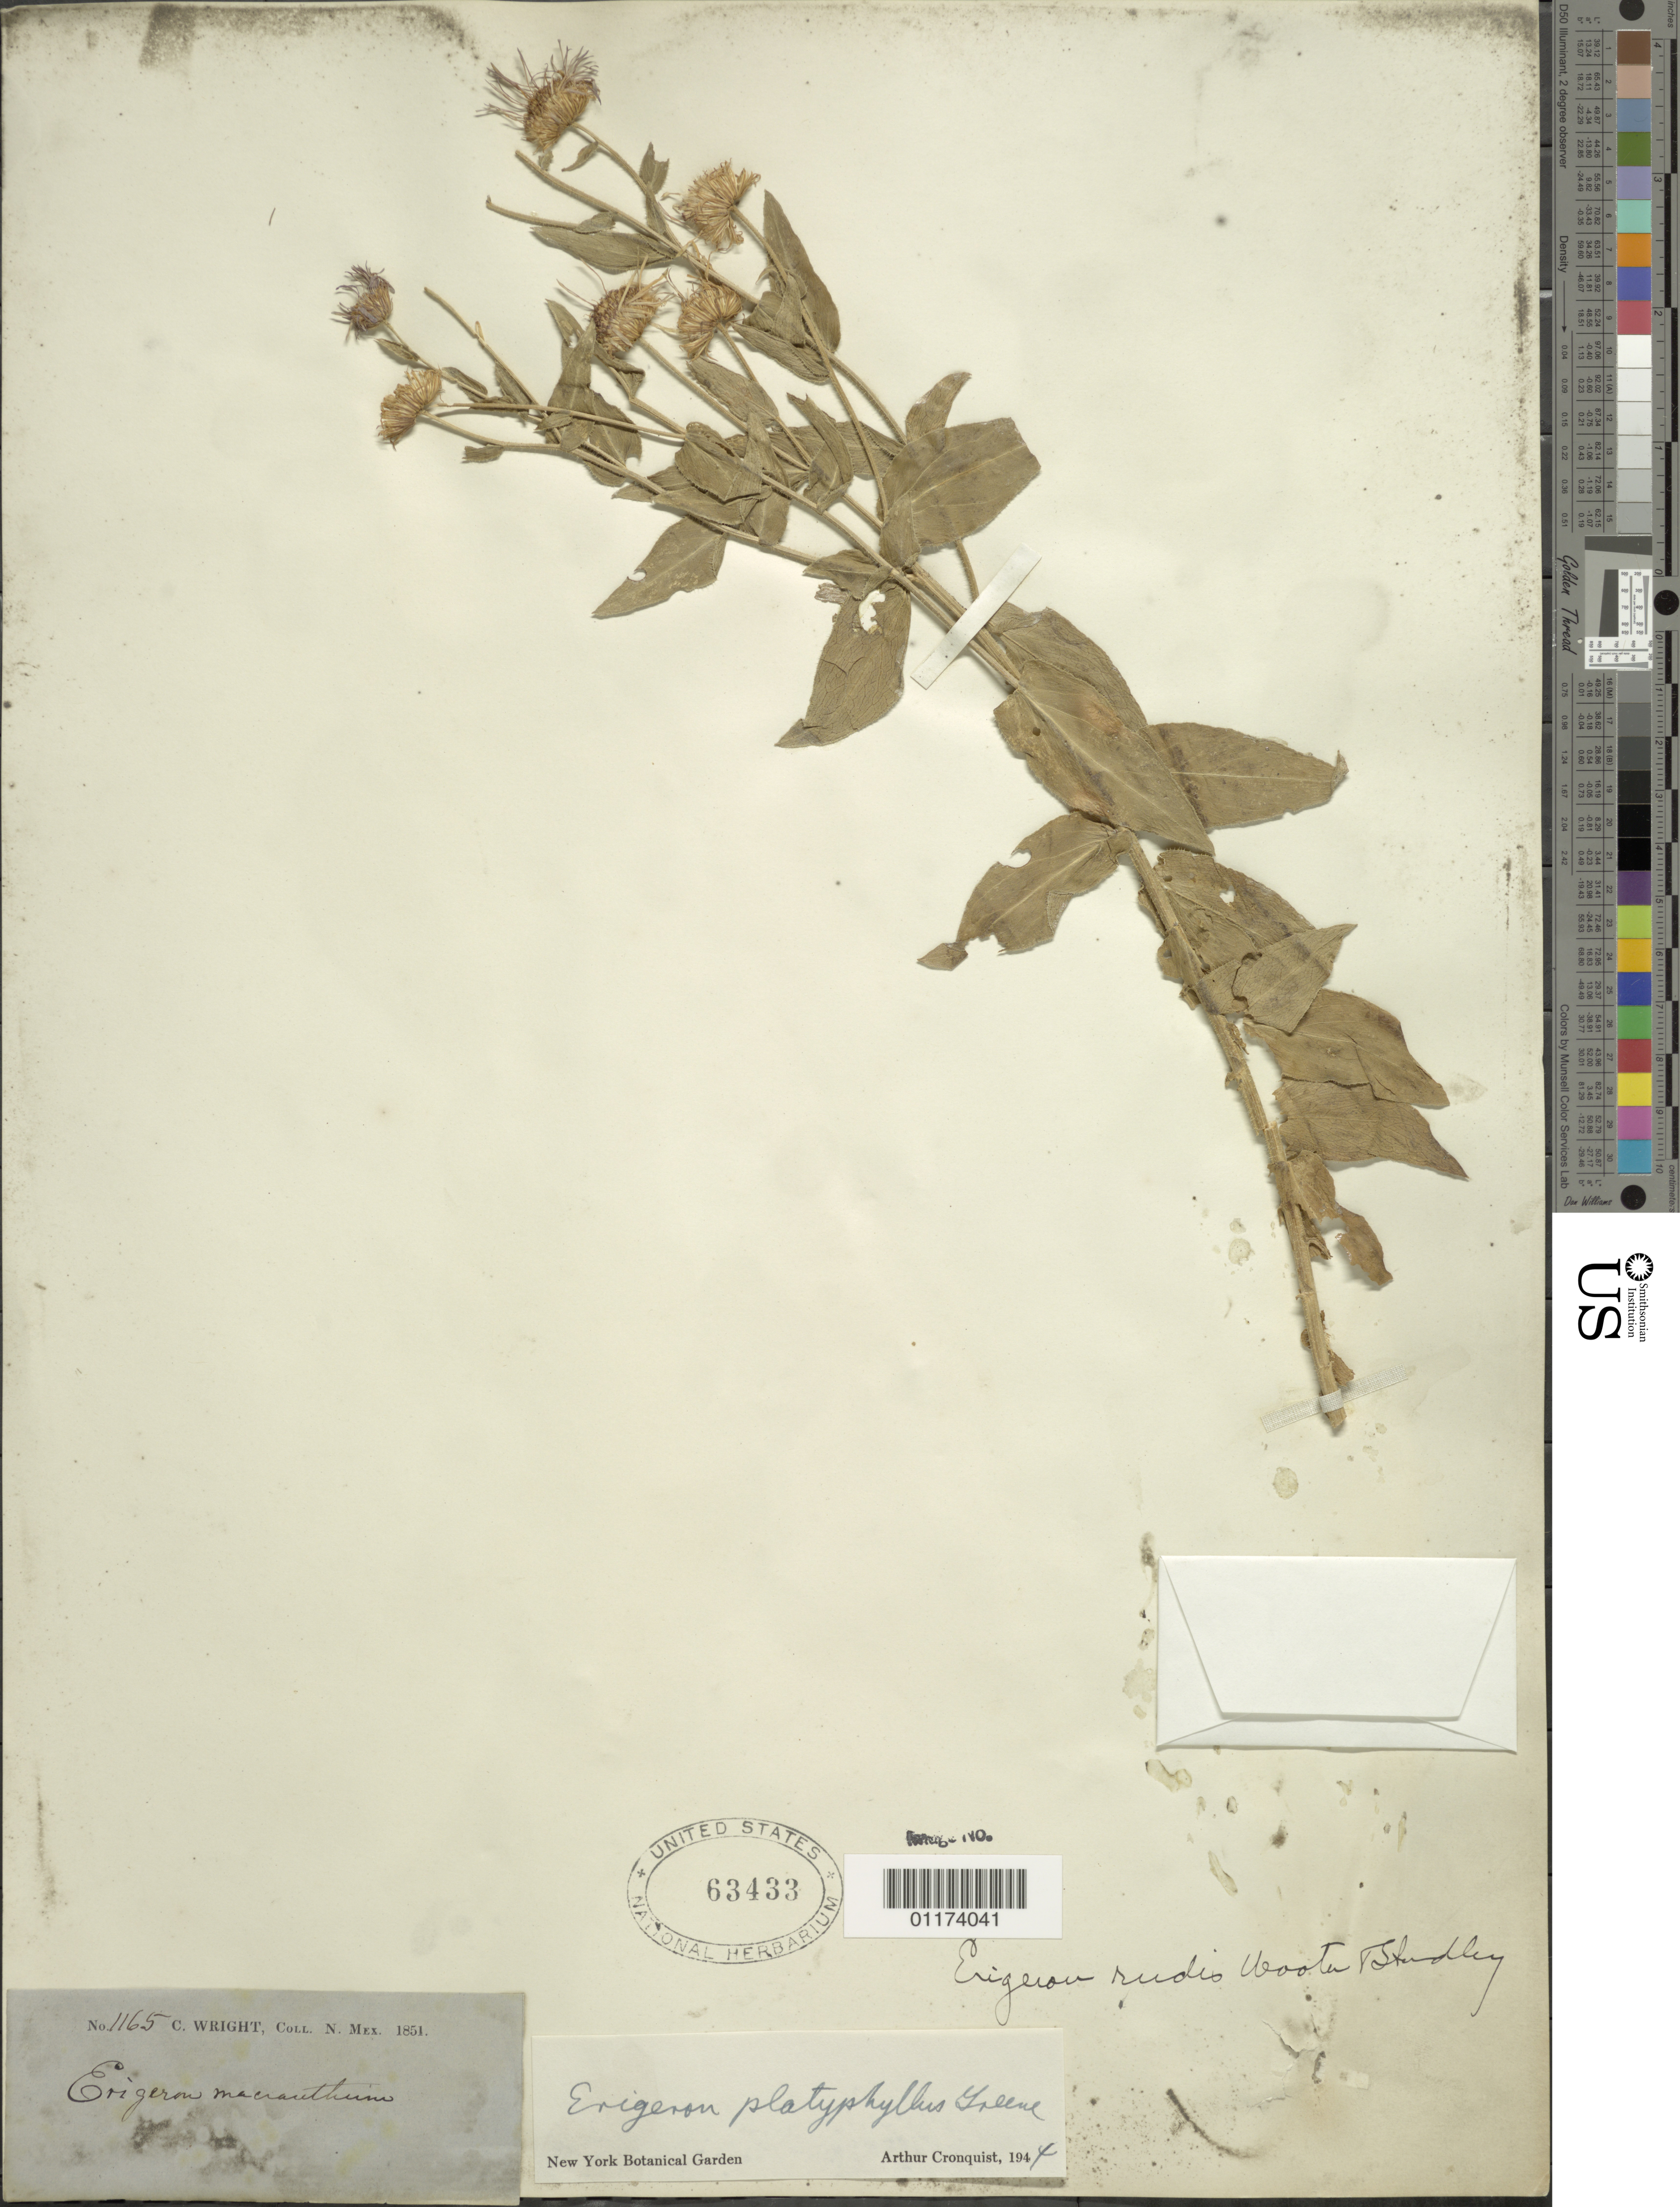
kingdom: Plantae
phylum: Tracheophyta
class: Magnoliopsida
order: Asterales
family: Asteraceae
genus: Erigeron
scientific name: Erigeron platyphyllus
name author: Greene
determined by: Cronquist, A. J.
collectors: C. Wright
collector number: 1165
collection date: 1851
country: United States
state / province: New Mexico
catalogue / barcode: US 63433